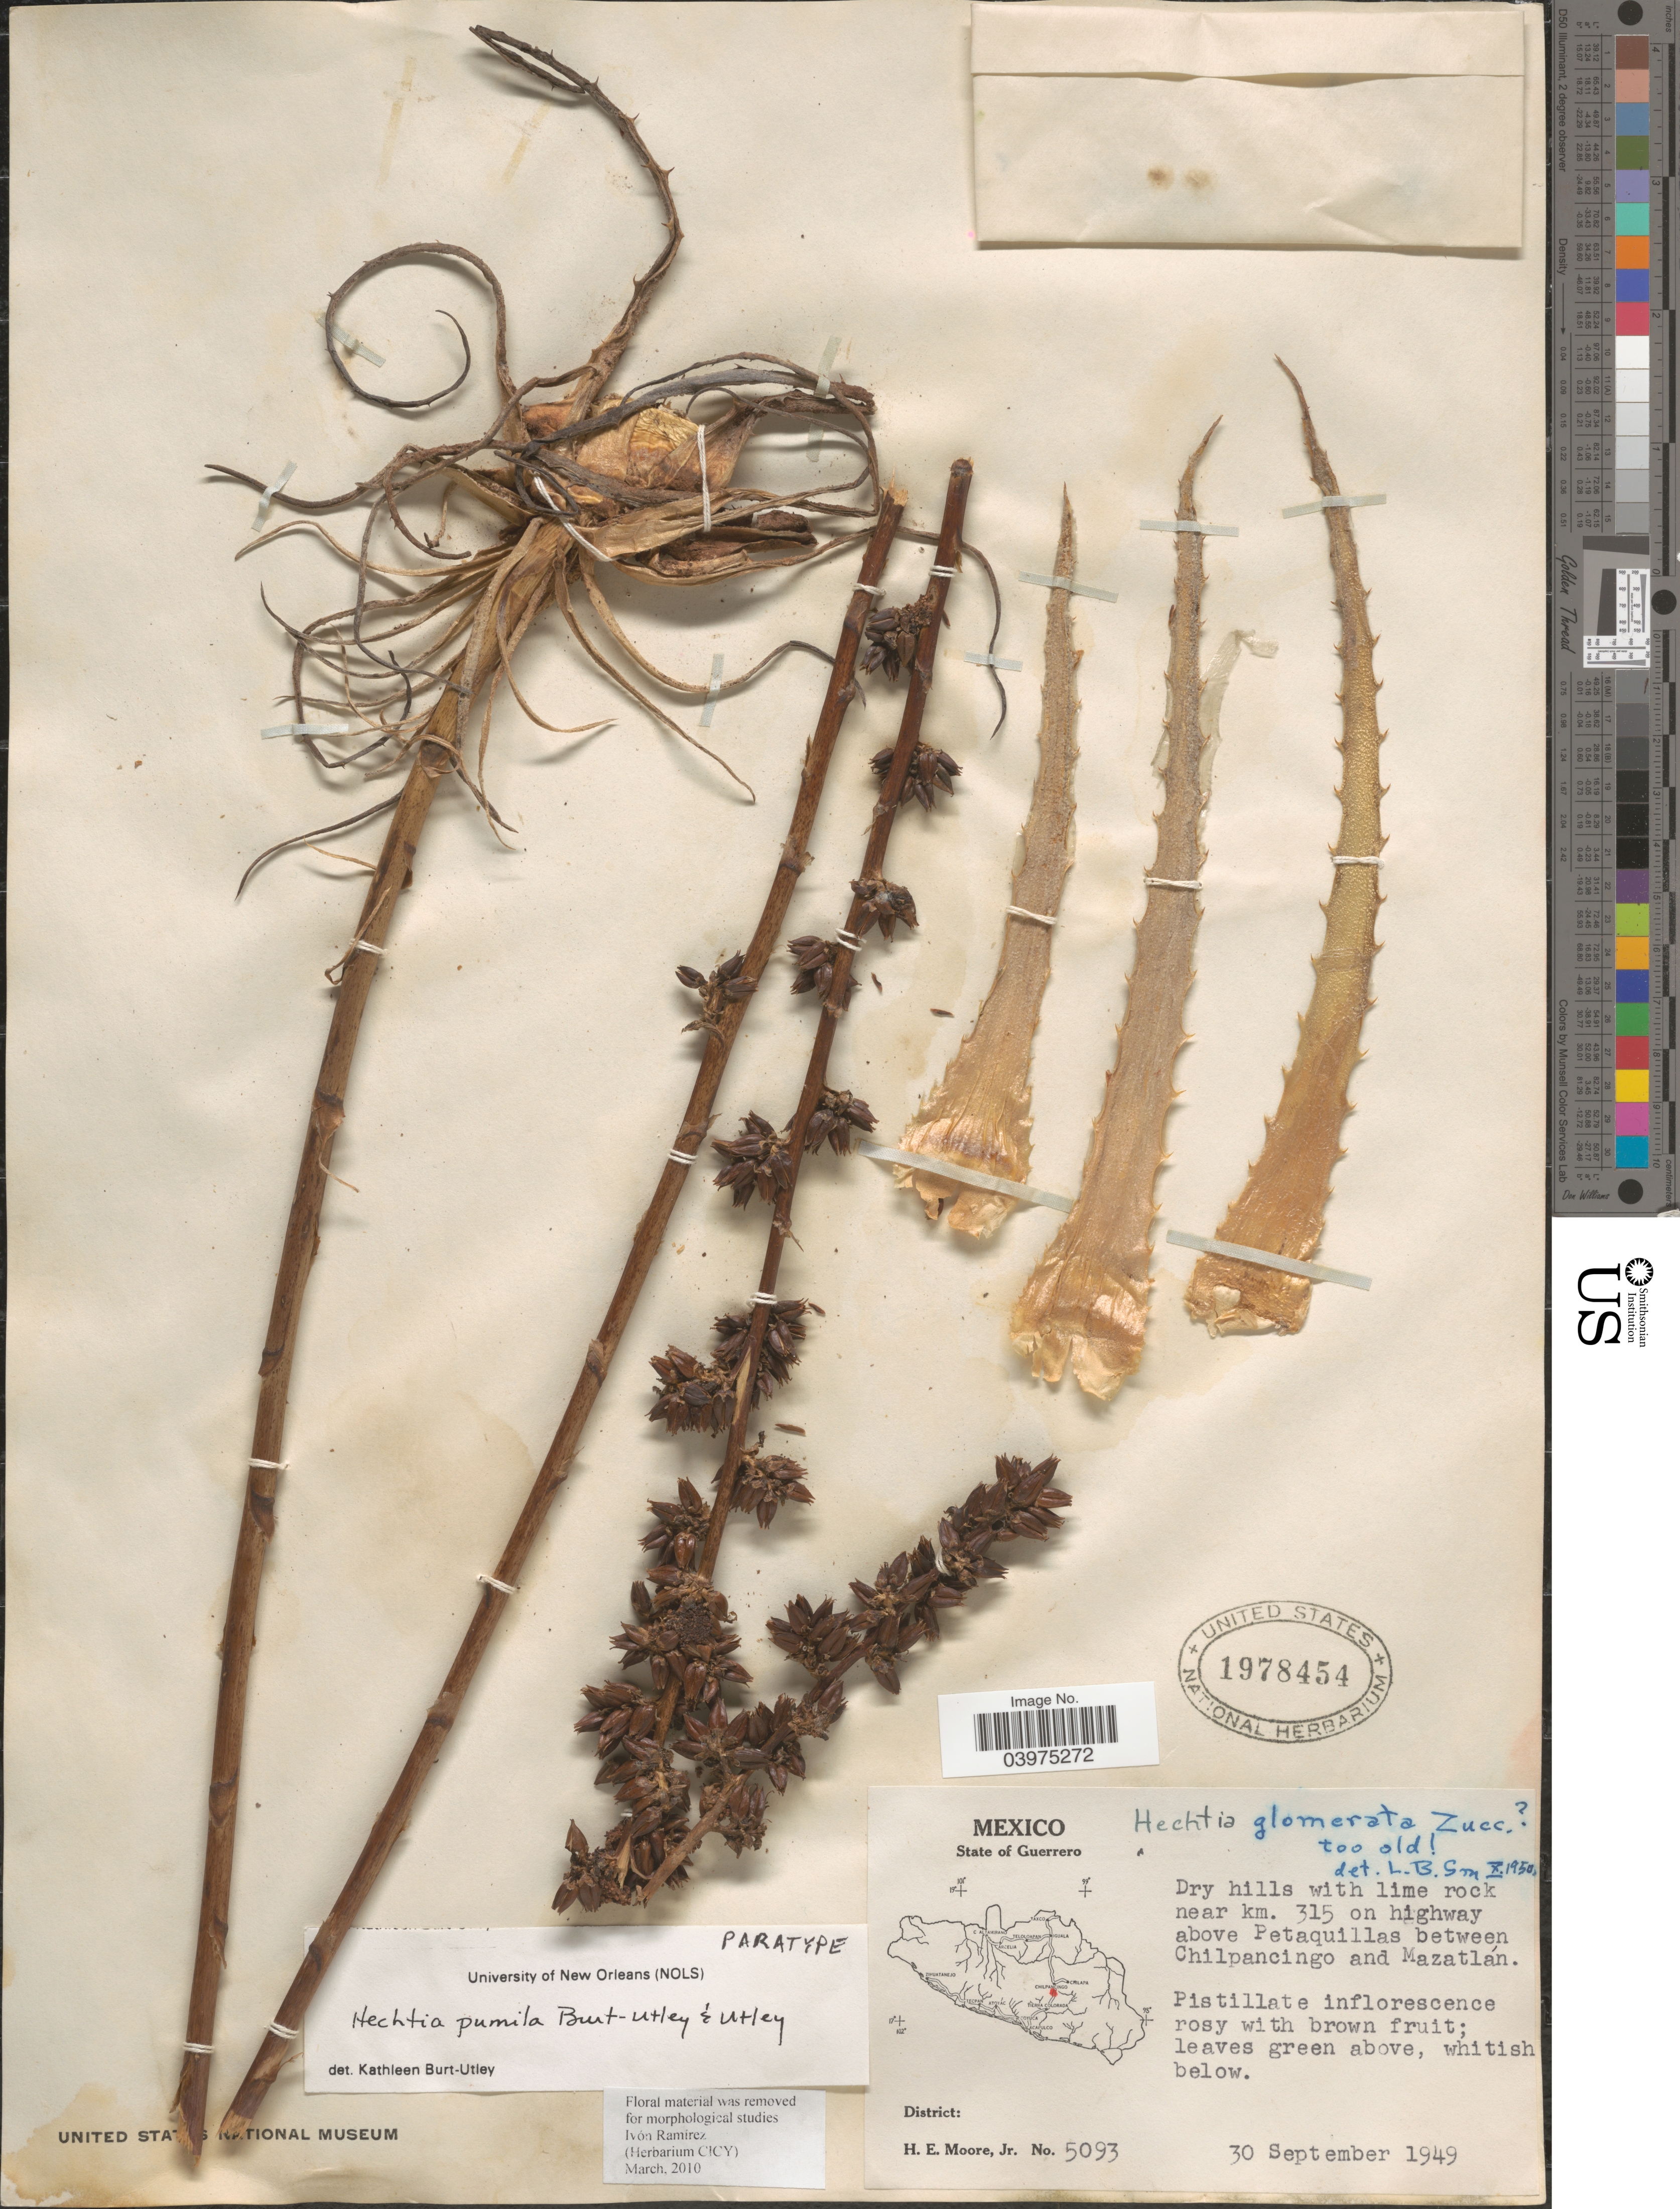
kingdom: Plantae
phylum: Tracheophyta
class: Liliopsida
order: Poales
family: Bromeliaceae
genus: Hechtia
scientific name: Hechtia pumila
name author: Burt-Utley & Utley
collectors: H. Moore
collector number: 5093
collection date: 1949-09-30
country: Mexico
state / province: Guerrero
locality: Dry hills with lime rock near km. 315 on highway above Petaquillas between Chilpancingo and Mazatlan.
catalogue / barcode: US 1978454